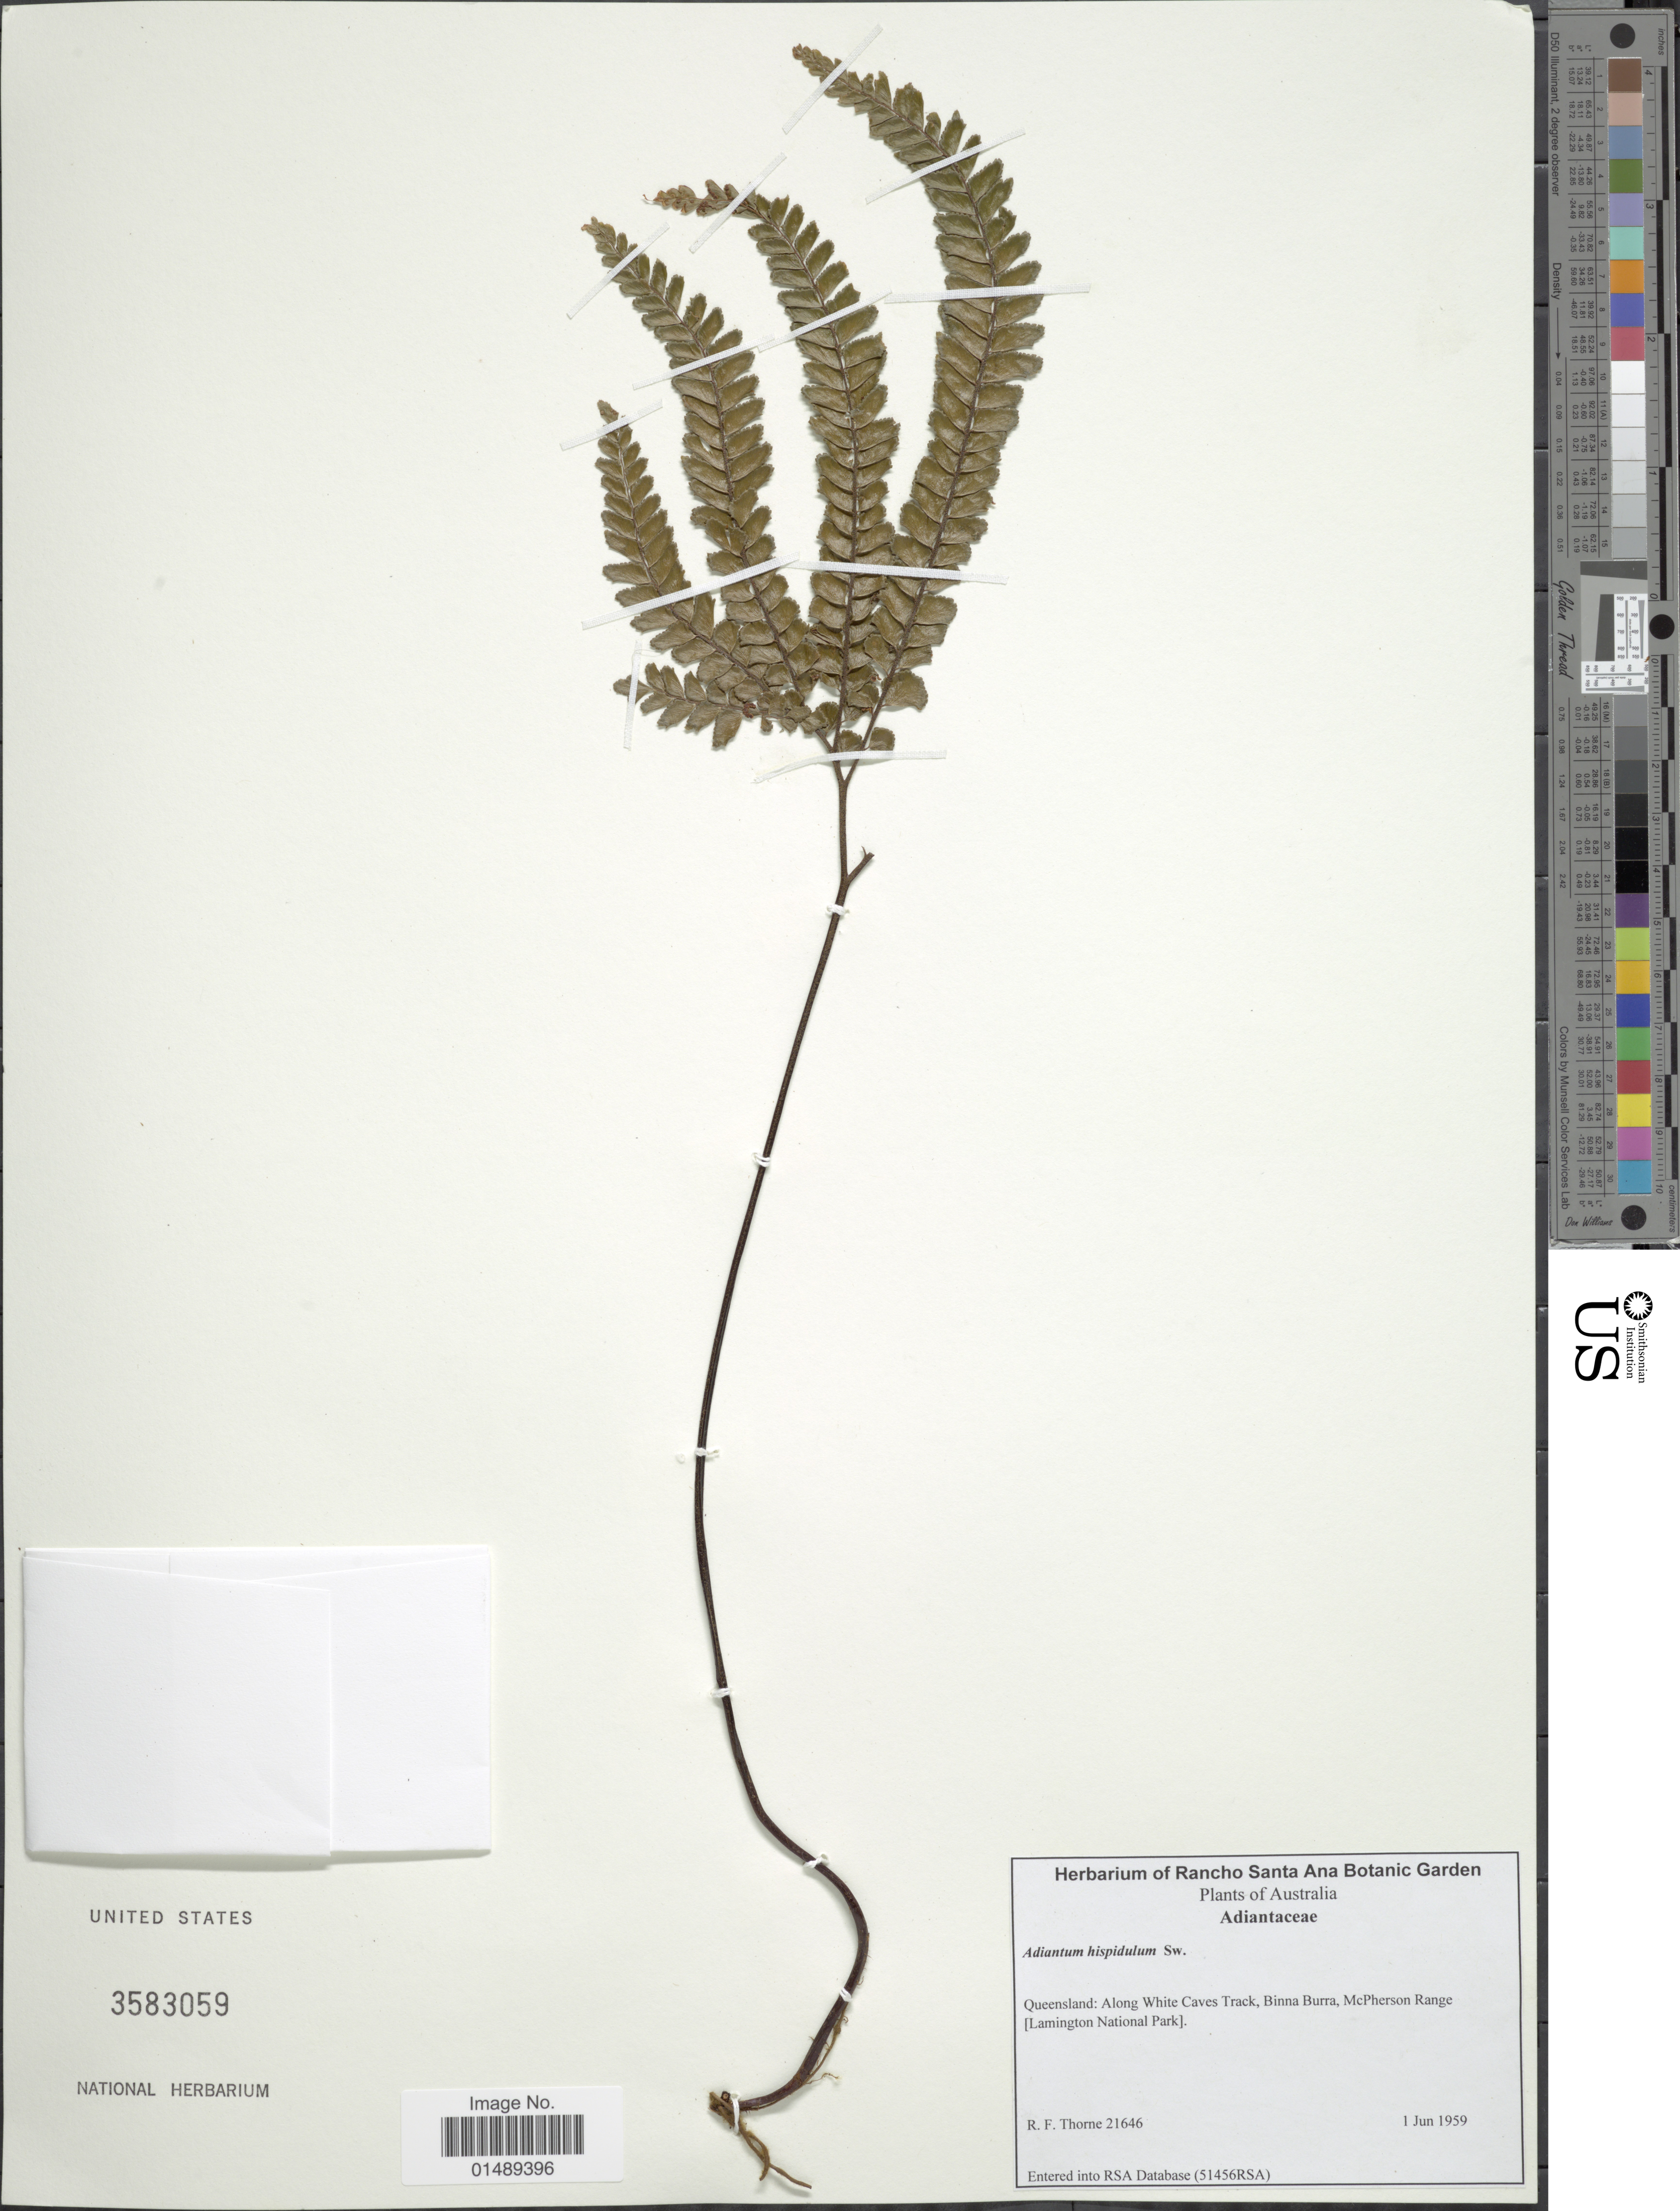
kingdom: Plantae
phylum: Tracheophyta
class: Polypodiopsida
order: Polypodiales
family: Pteridaceae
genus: Adiantum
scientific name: Adiantum hispidulum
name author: Sw.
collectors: R. F. Thorne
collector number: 21646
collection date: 1959-06-01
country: Australia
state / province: Queensland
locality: Queensland: Along White Caves Track, Binna Burra, McPherson Range (Lamington National Park)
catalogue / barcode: US 3583059